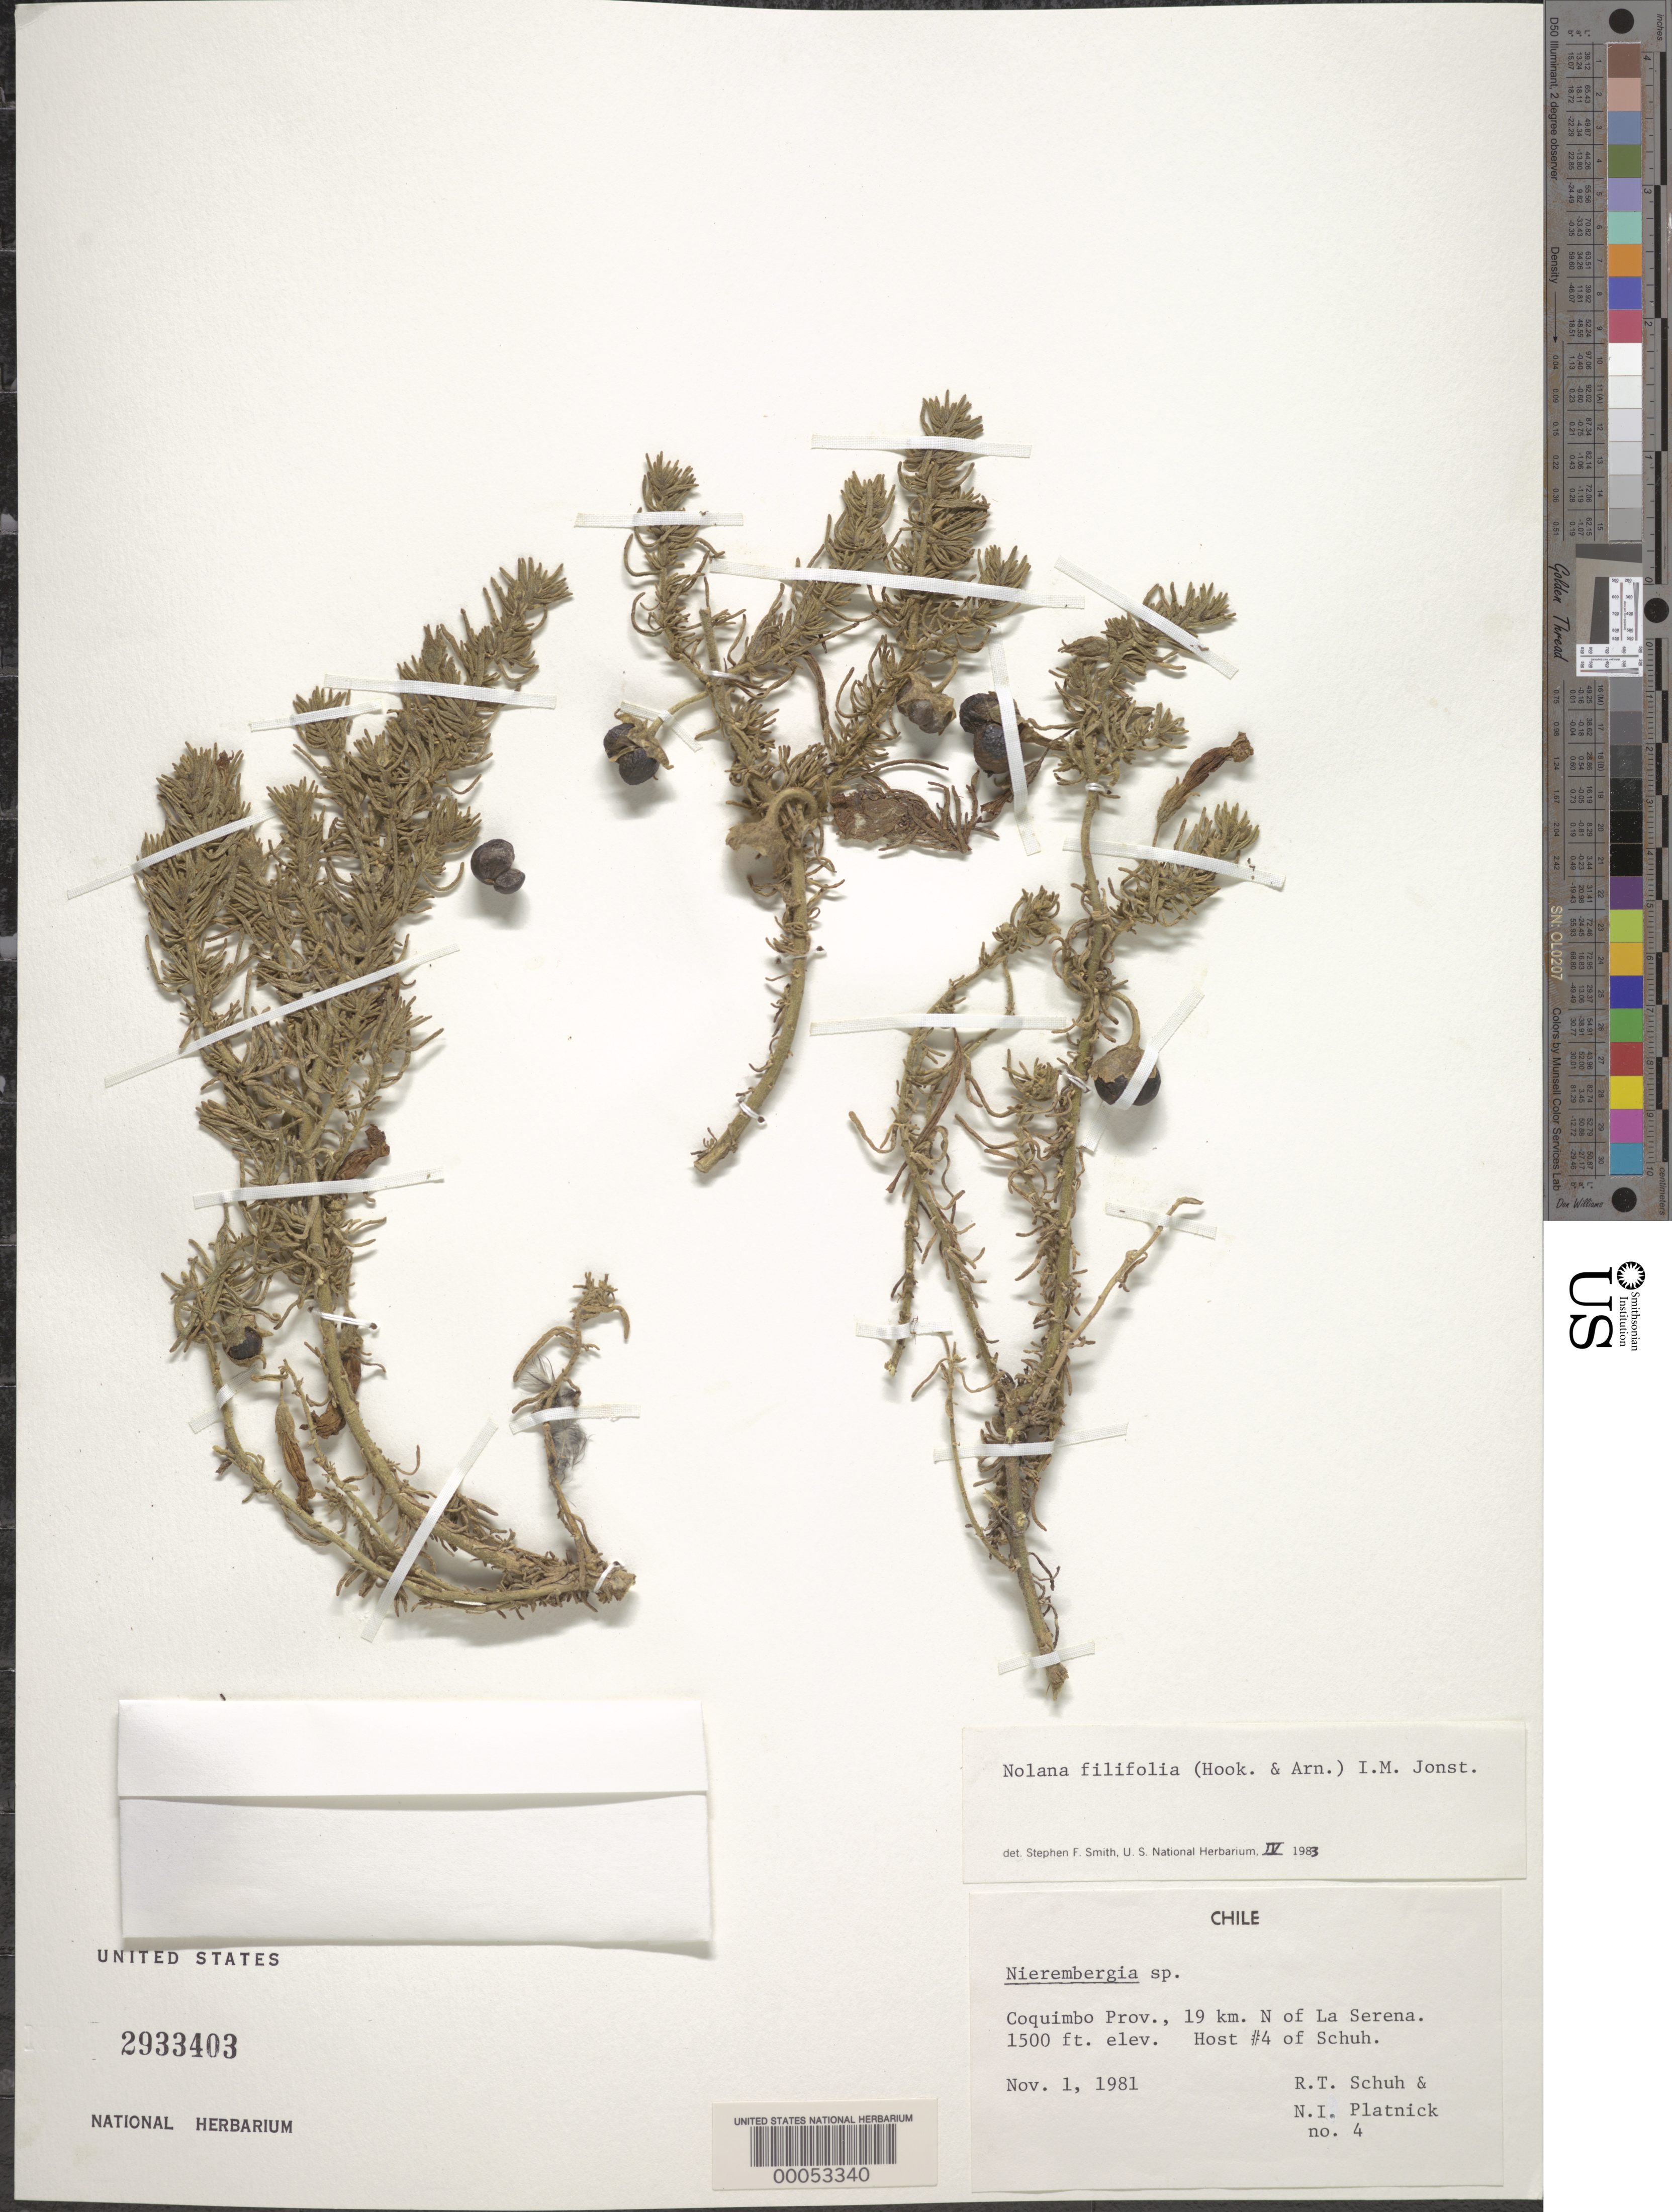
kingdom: Plantae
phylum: Tracheophyta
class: Magnoliopsida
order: Solanales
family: Solanaceae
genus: Nolana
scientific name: Nolana filifolia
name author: (Hook. & Arn.) I.M. Johnst.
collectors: R. Schuh & N. Platnick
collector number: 4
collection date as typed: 01 Nov 1981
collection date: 1981-11-01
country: Chile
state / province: Coquimbo (IV)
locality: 19 km. n of la serena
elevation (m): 457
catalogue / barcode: US 2933403